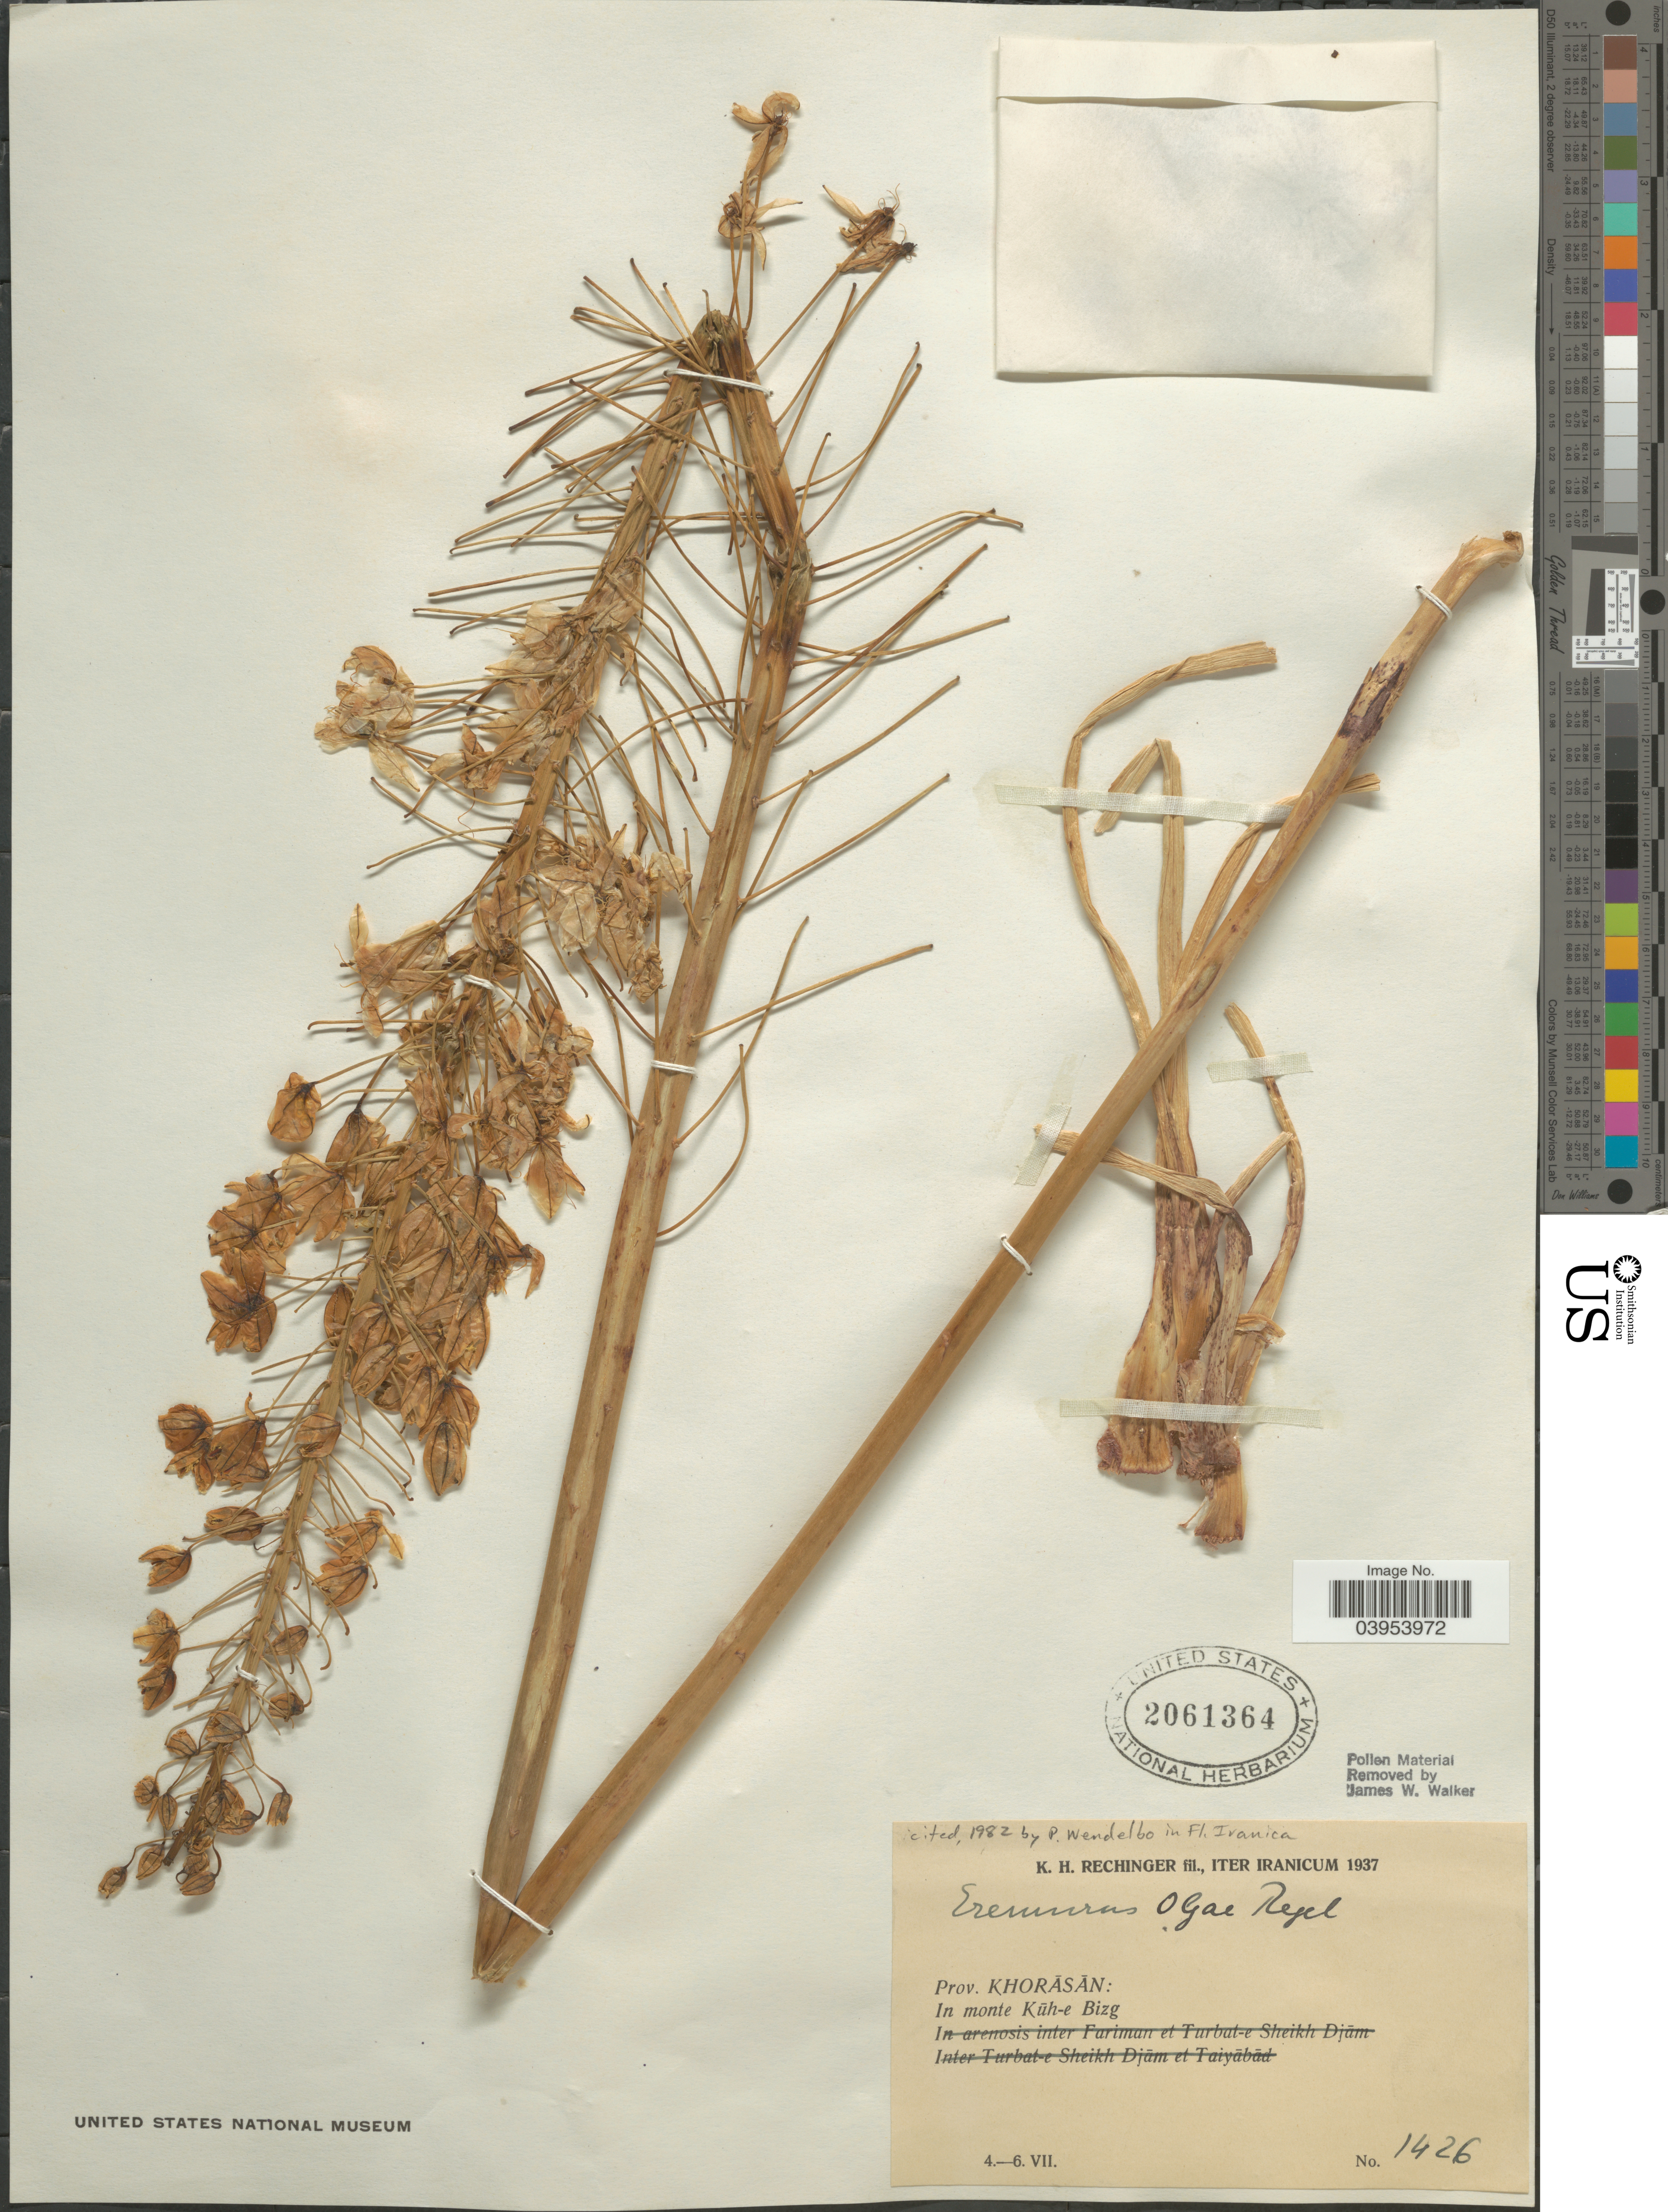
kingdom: Plantae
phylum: Tracheophyta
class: Liliopsida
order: Asparagales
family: Asphodelaceae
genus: Eremurus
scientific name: Eremurus olgae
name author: Regel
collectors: K. H. Rechinger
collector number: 1426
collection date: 1937-07-04/1937-07-06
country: Iran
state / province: Khorasan [obsolete]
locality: In monte Kūh-e Bizg.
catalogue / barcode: US 2061364